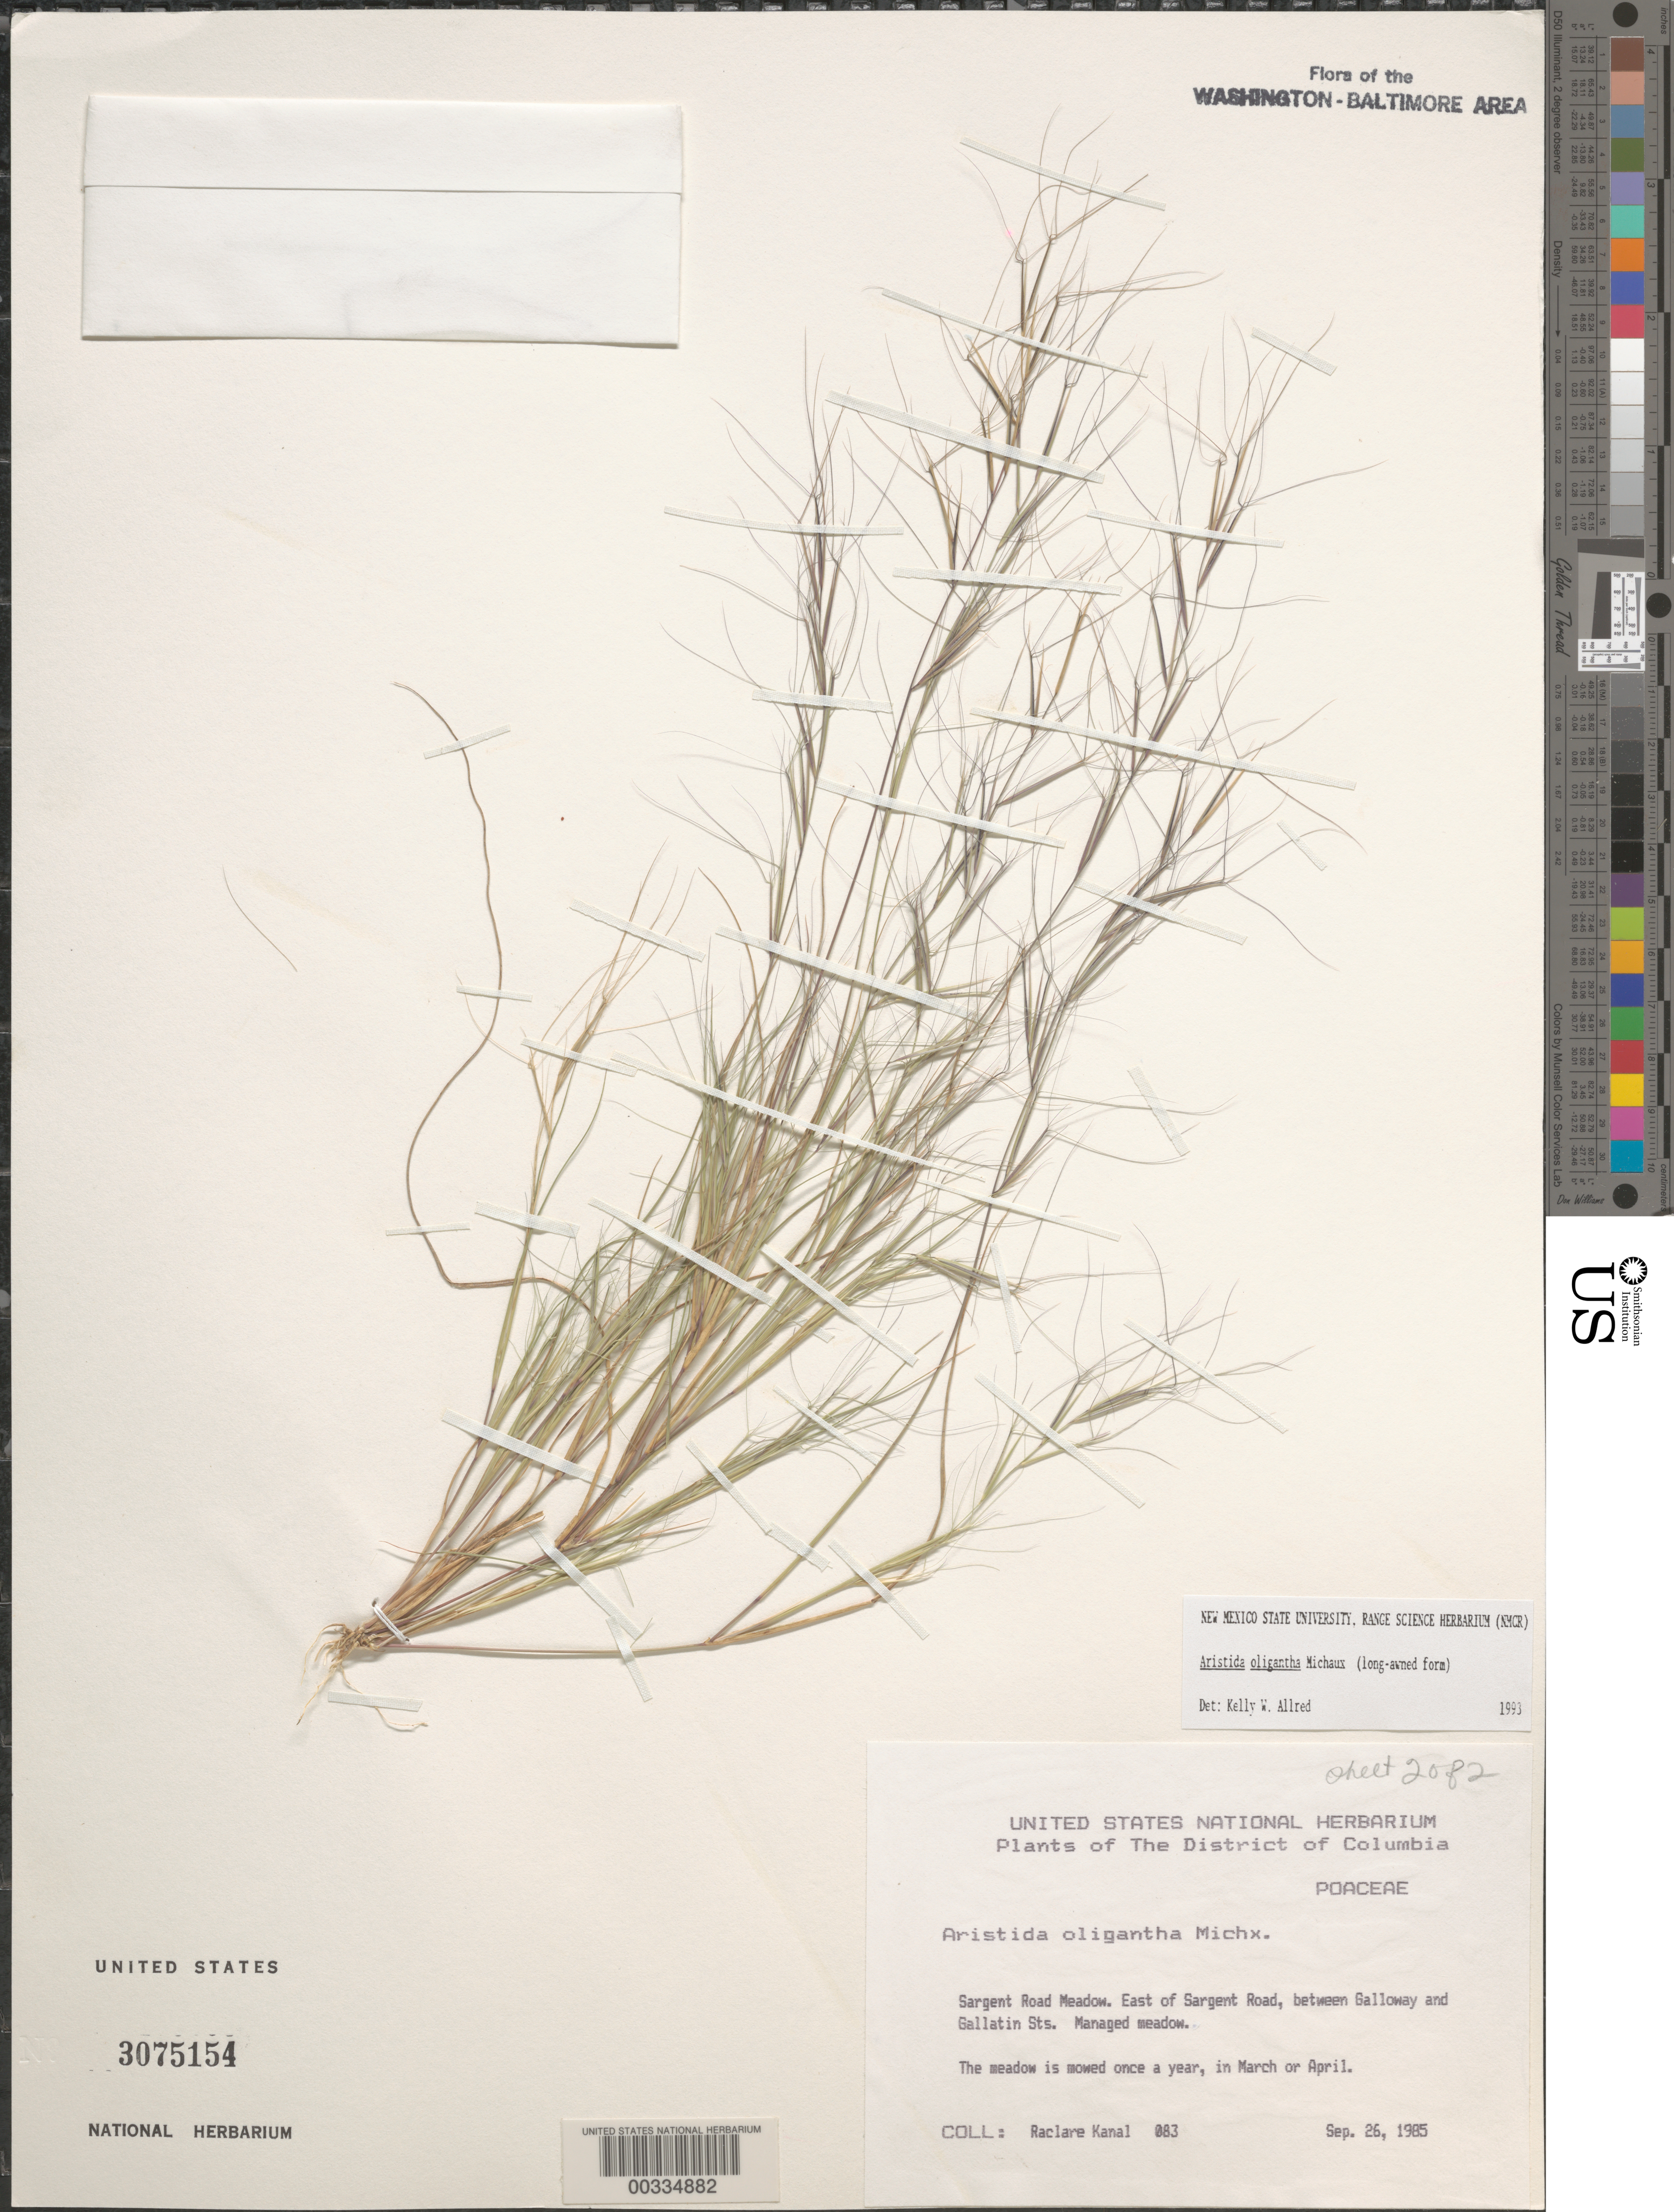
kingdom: Plantae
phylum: Tracheophyta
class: Liliopsida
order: Poales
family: Poaceae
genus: Aristida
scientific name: Aristida oligantha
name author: Michx.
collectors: R. Kanal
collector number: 083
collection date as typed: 26 Sep 1985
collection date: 1985-09-26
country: United States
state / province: District of Columbia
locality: Sargent road meadow, E of Sargent road, between Galloway and Gallatin Sts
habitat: Managed meadow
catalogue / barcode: US 3075154